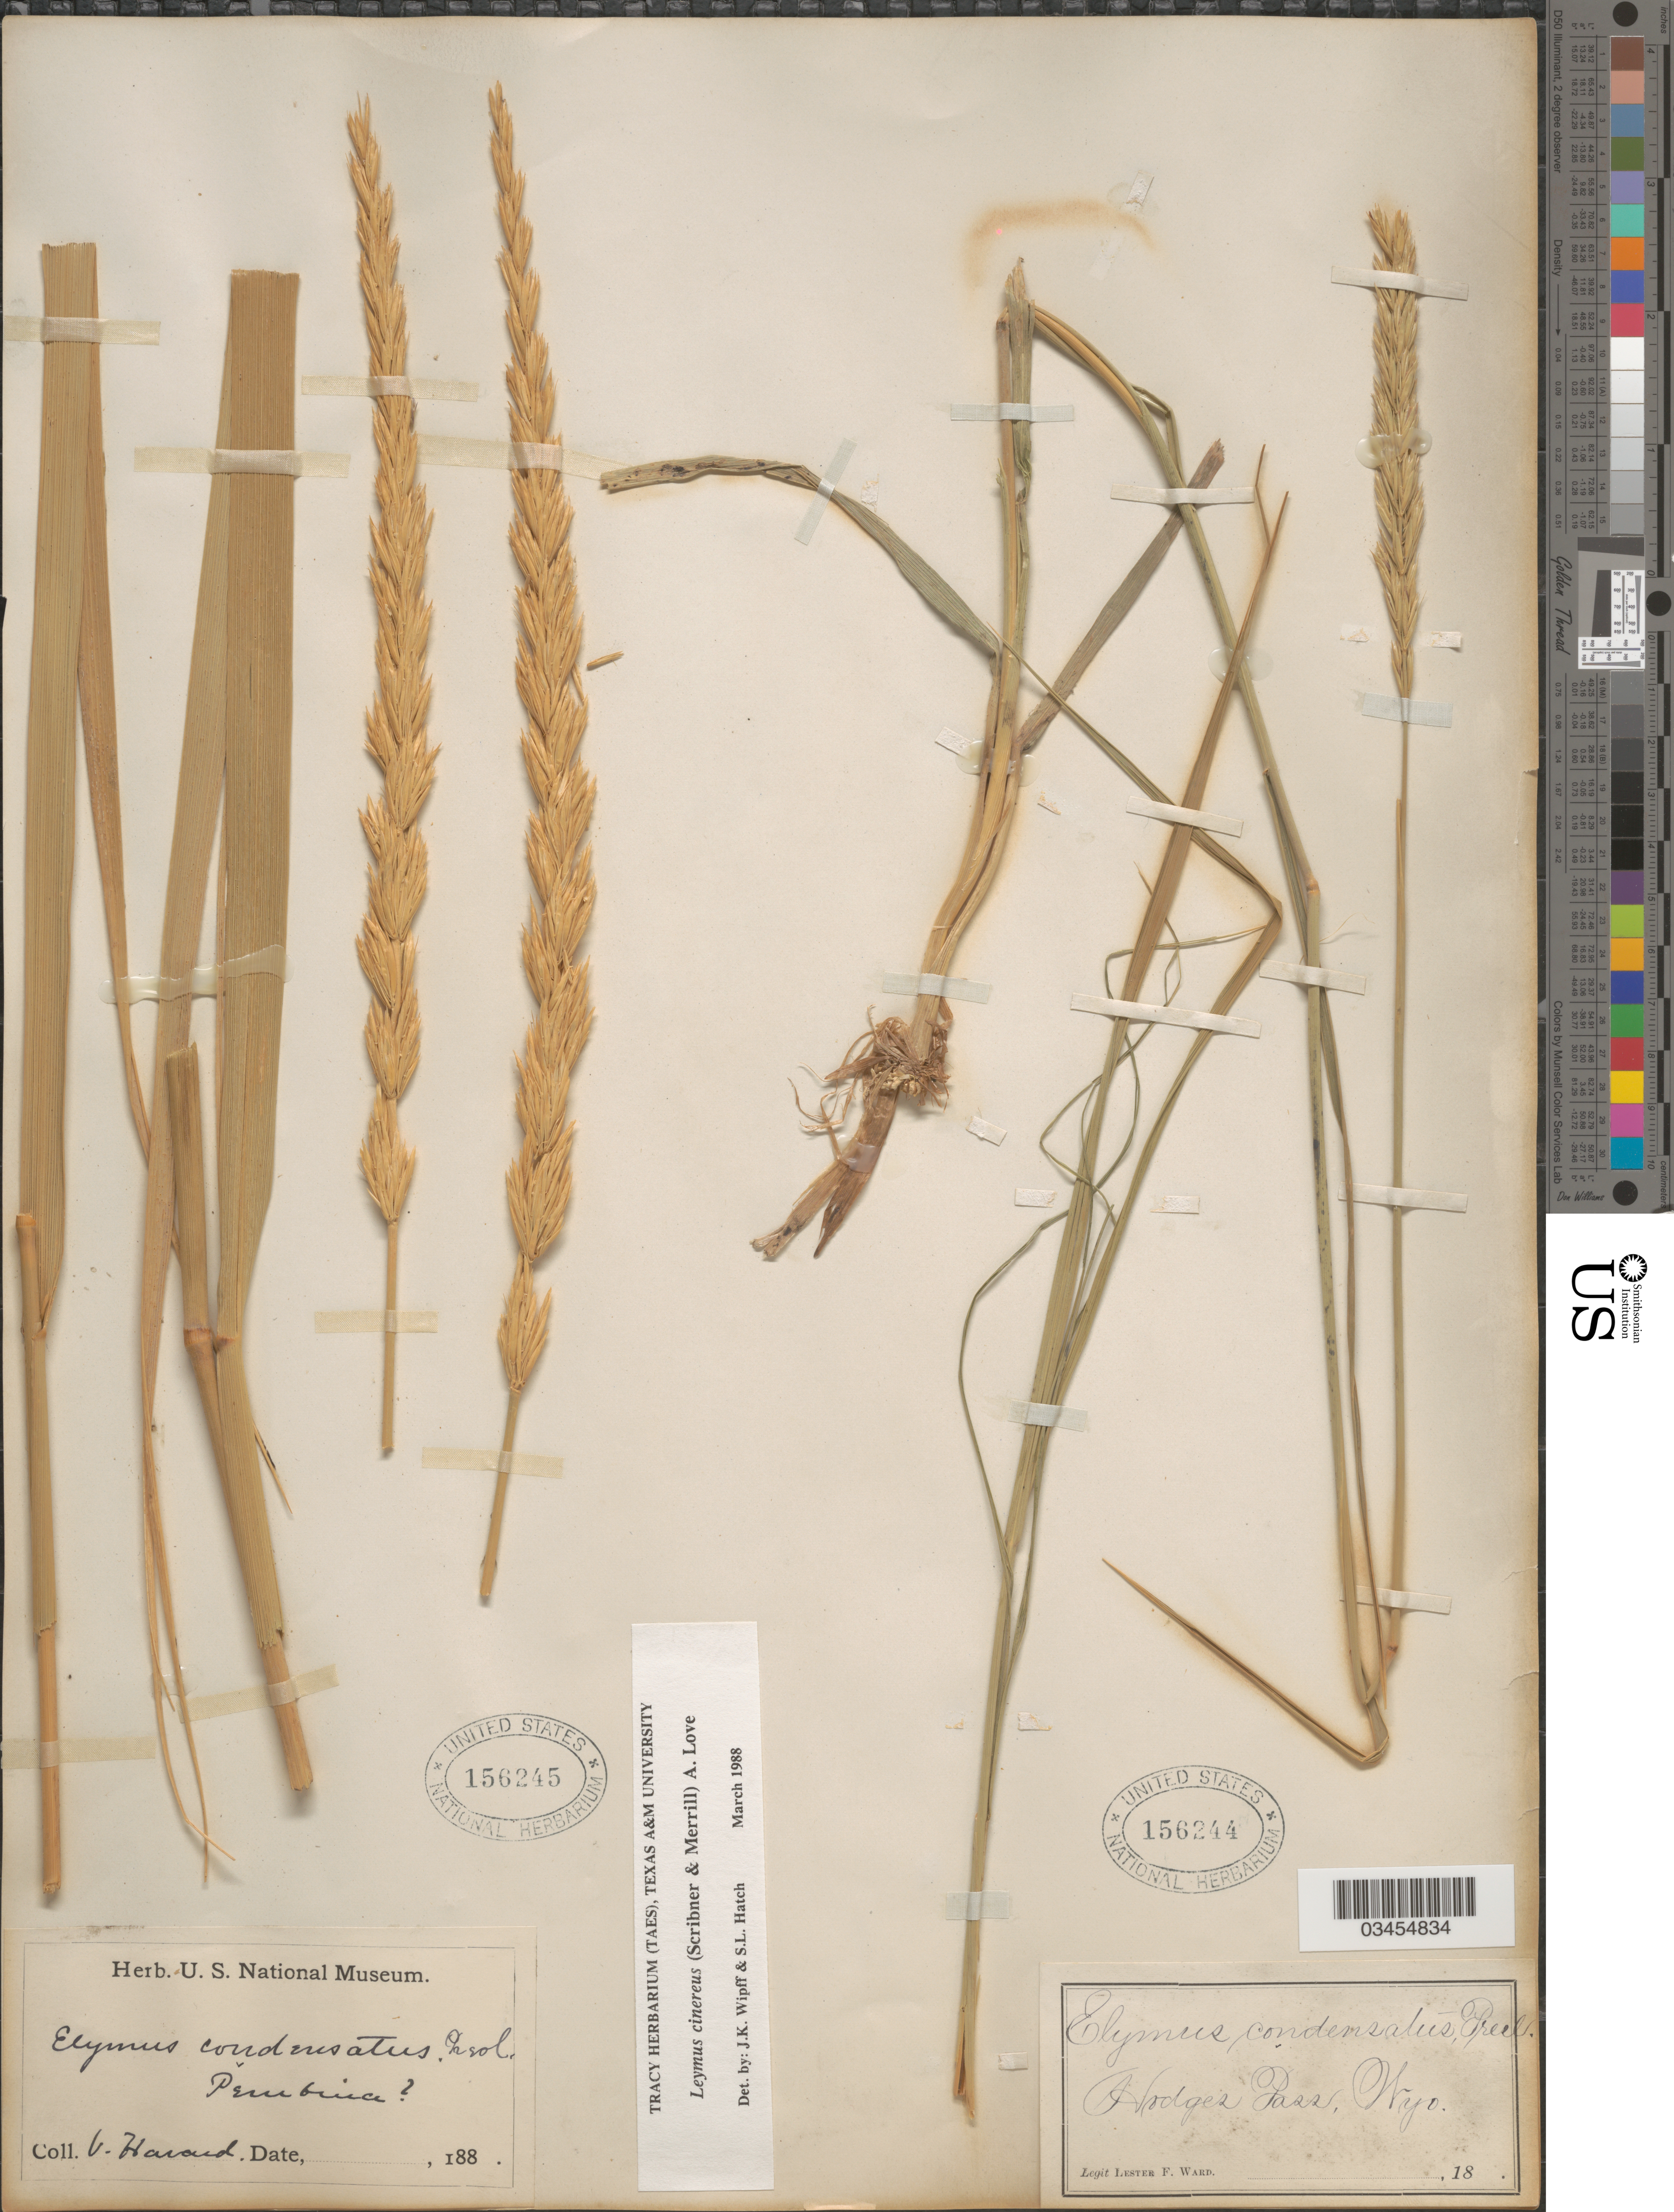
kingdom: Plantae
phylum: Tracheophyta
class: Liliopsida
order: Poales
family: Poaceae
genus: Leymus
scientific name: Leymus cinereus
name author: (Scribn. & Merr.) Á. Löve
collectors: L. F. Ward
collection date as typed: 18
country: United States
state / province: Wyoming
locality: Hodges Pass.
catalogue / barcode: US 156244-2